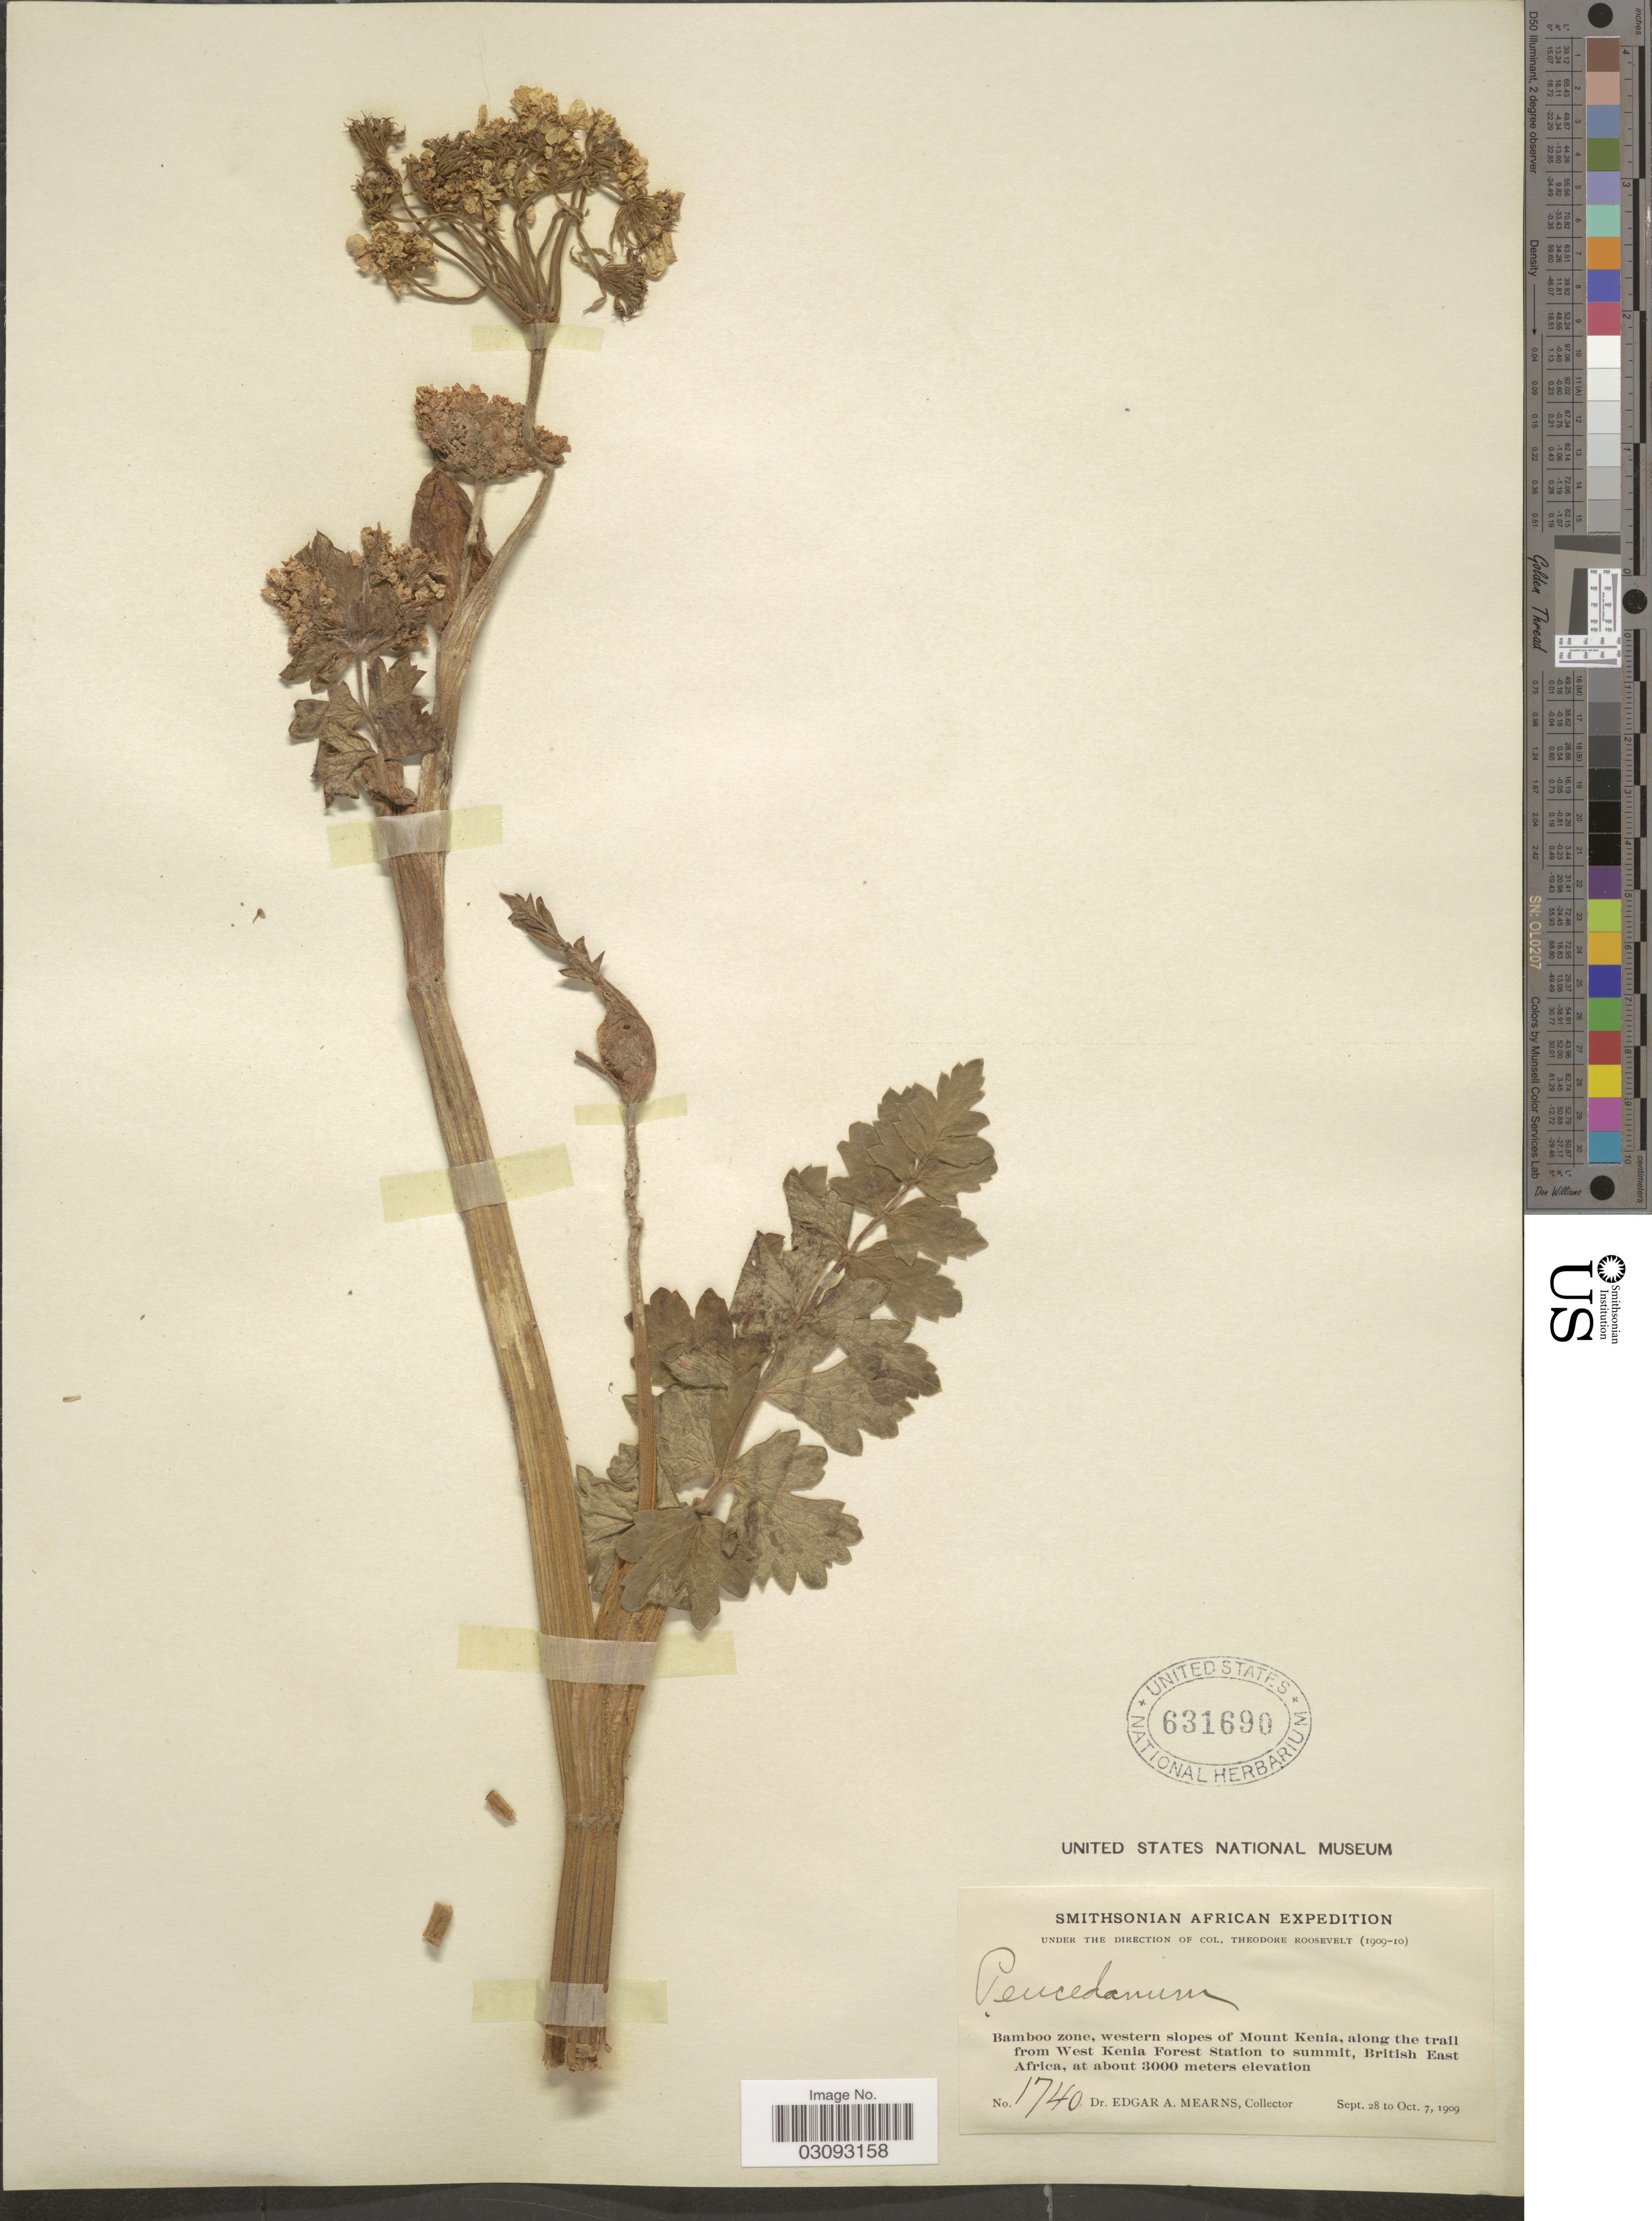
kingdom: Plantae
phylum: Tracheophyta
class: Magnoliopsida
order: Apiales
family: Apiaceae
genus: Peucedanum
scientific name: Peucedanum sp.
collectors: E. A. Mearns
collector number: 1740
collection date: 1909-09-28/1909-10-07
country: Kenya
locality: Bamboo zone, western slopes of Mount Kenia, along the trail from West Kenia Forest Station to summit, British East Africa.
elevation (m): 3000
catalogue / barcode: US 631690